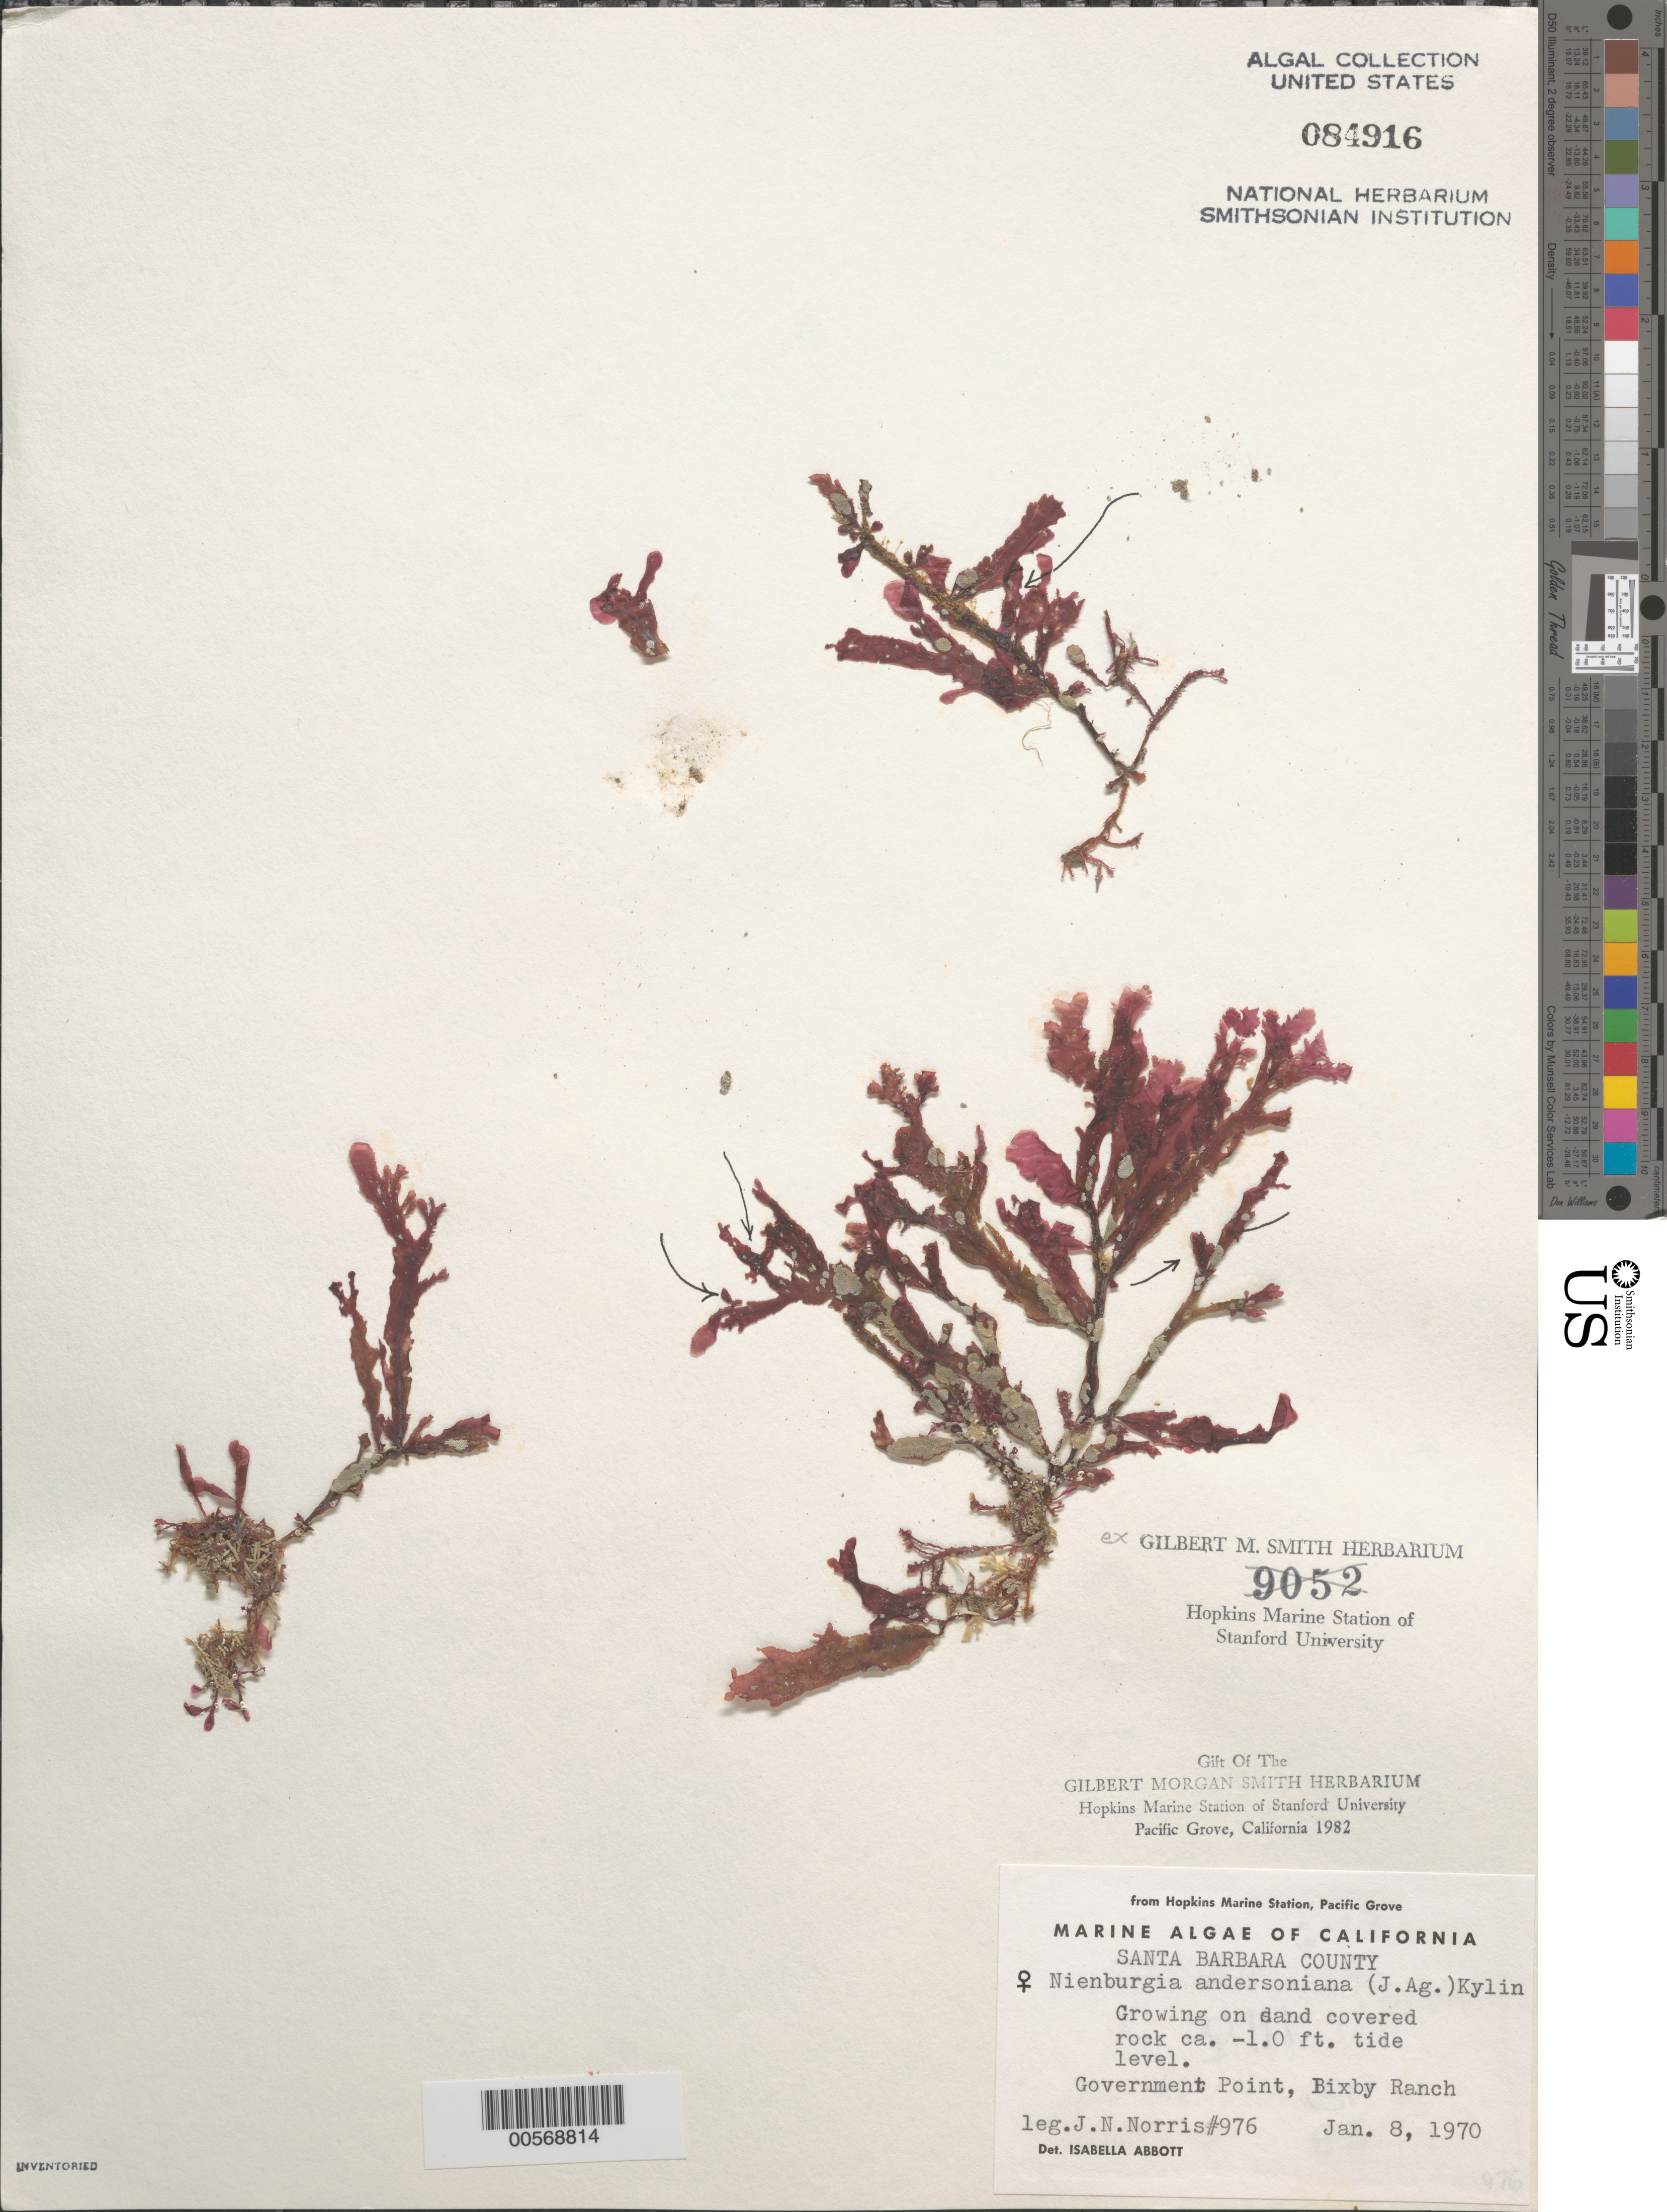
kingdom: Plantae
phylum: Rhodophyta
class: Florideophyceae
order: Ceramiales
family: Delesseriaceae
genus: Nienburgia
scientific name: Nienburgia andersoniana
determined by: Abbott, Isabella A.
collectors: J. N. Norris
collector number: JN-976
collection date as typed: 08 Jan 1970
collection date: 1970-01-08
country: United States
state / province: California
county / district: Santa Barbara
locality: Government Point, Bixby Ranch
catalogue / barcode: US 84916